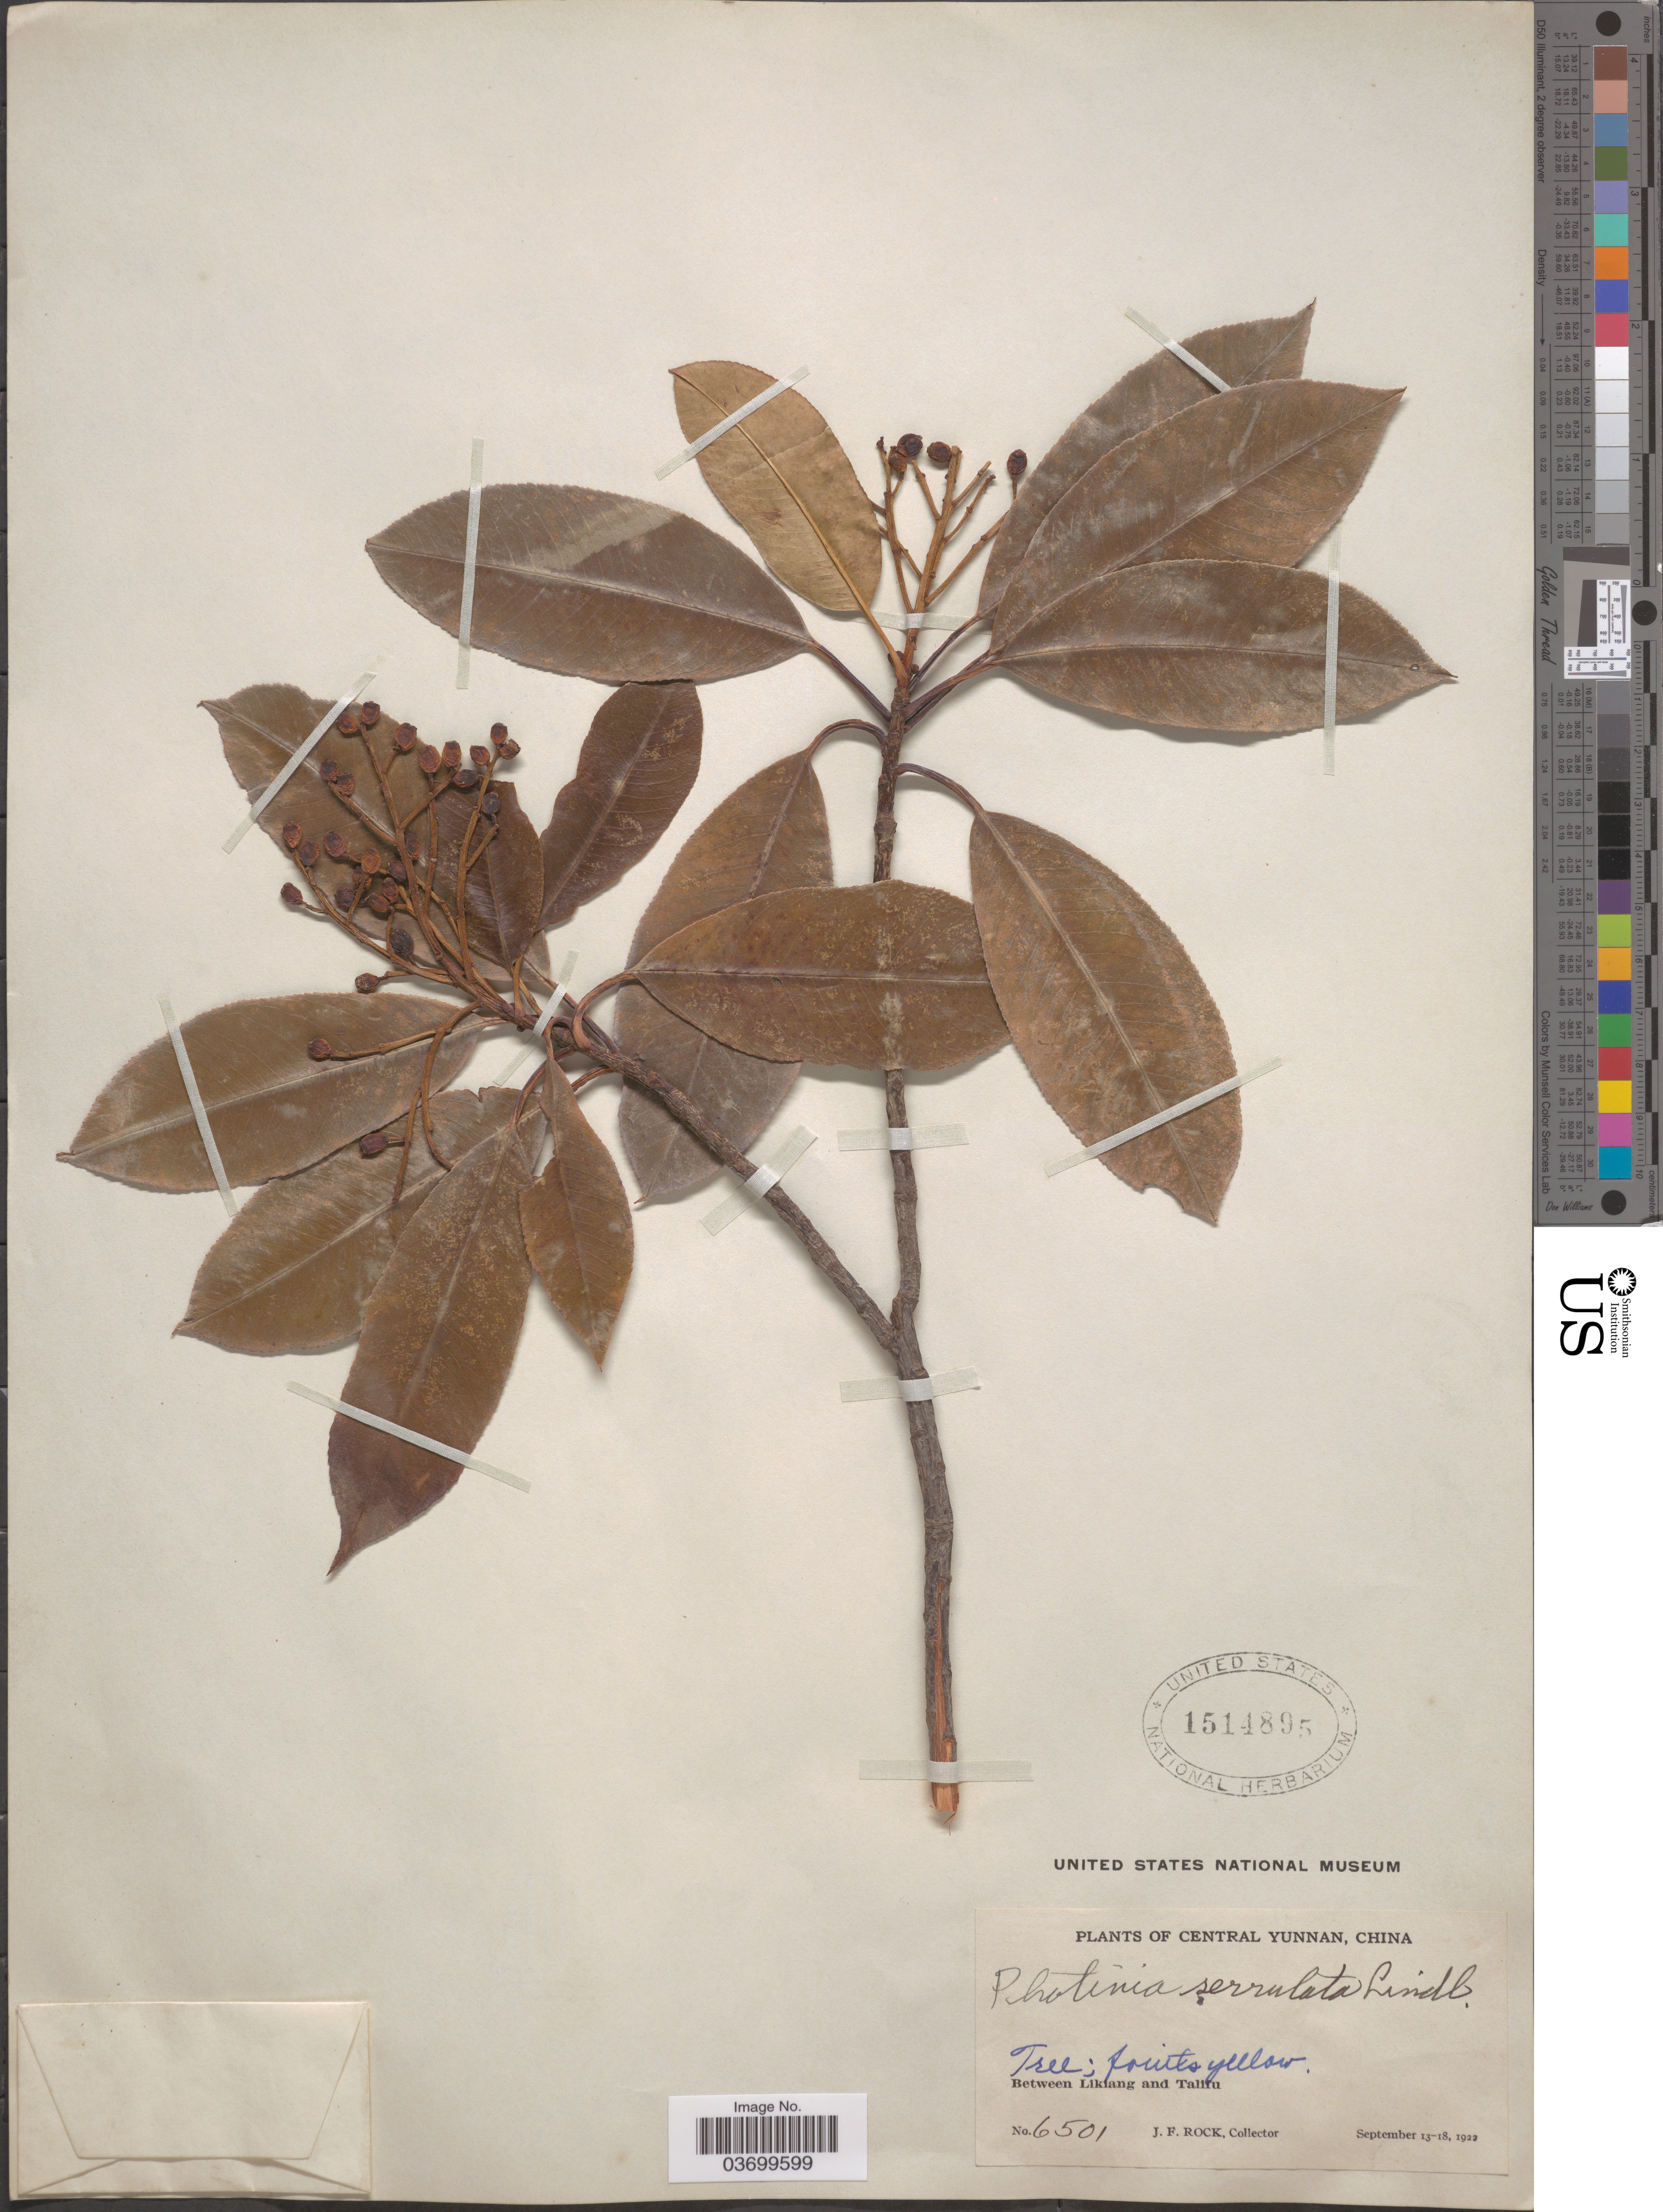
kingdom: Plantae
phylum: Tracheophyta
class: Magnoliopsida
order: Rosales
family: Rosaceae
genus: Photinia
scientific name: Photinia serrulata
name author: Franch. & Sav.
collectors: J. Rock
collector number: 6501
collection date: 1922-09-13/1922-09-18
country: China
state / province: Yunnan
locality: Central Yunnan. Between Likiang and Talifu.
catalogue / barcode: US 1514895